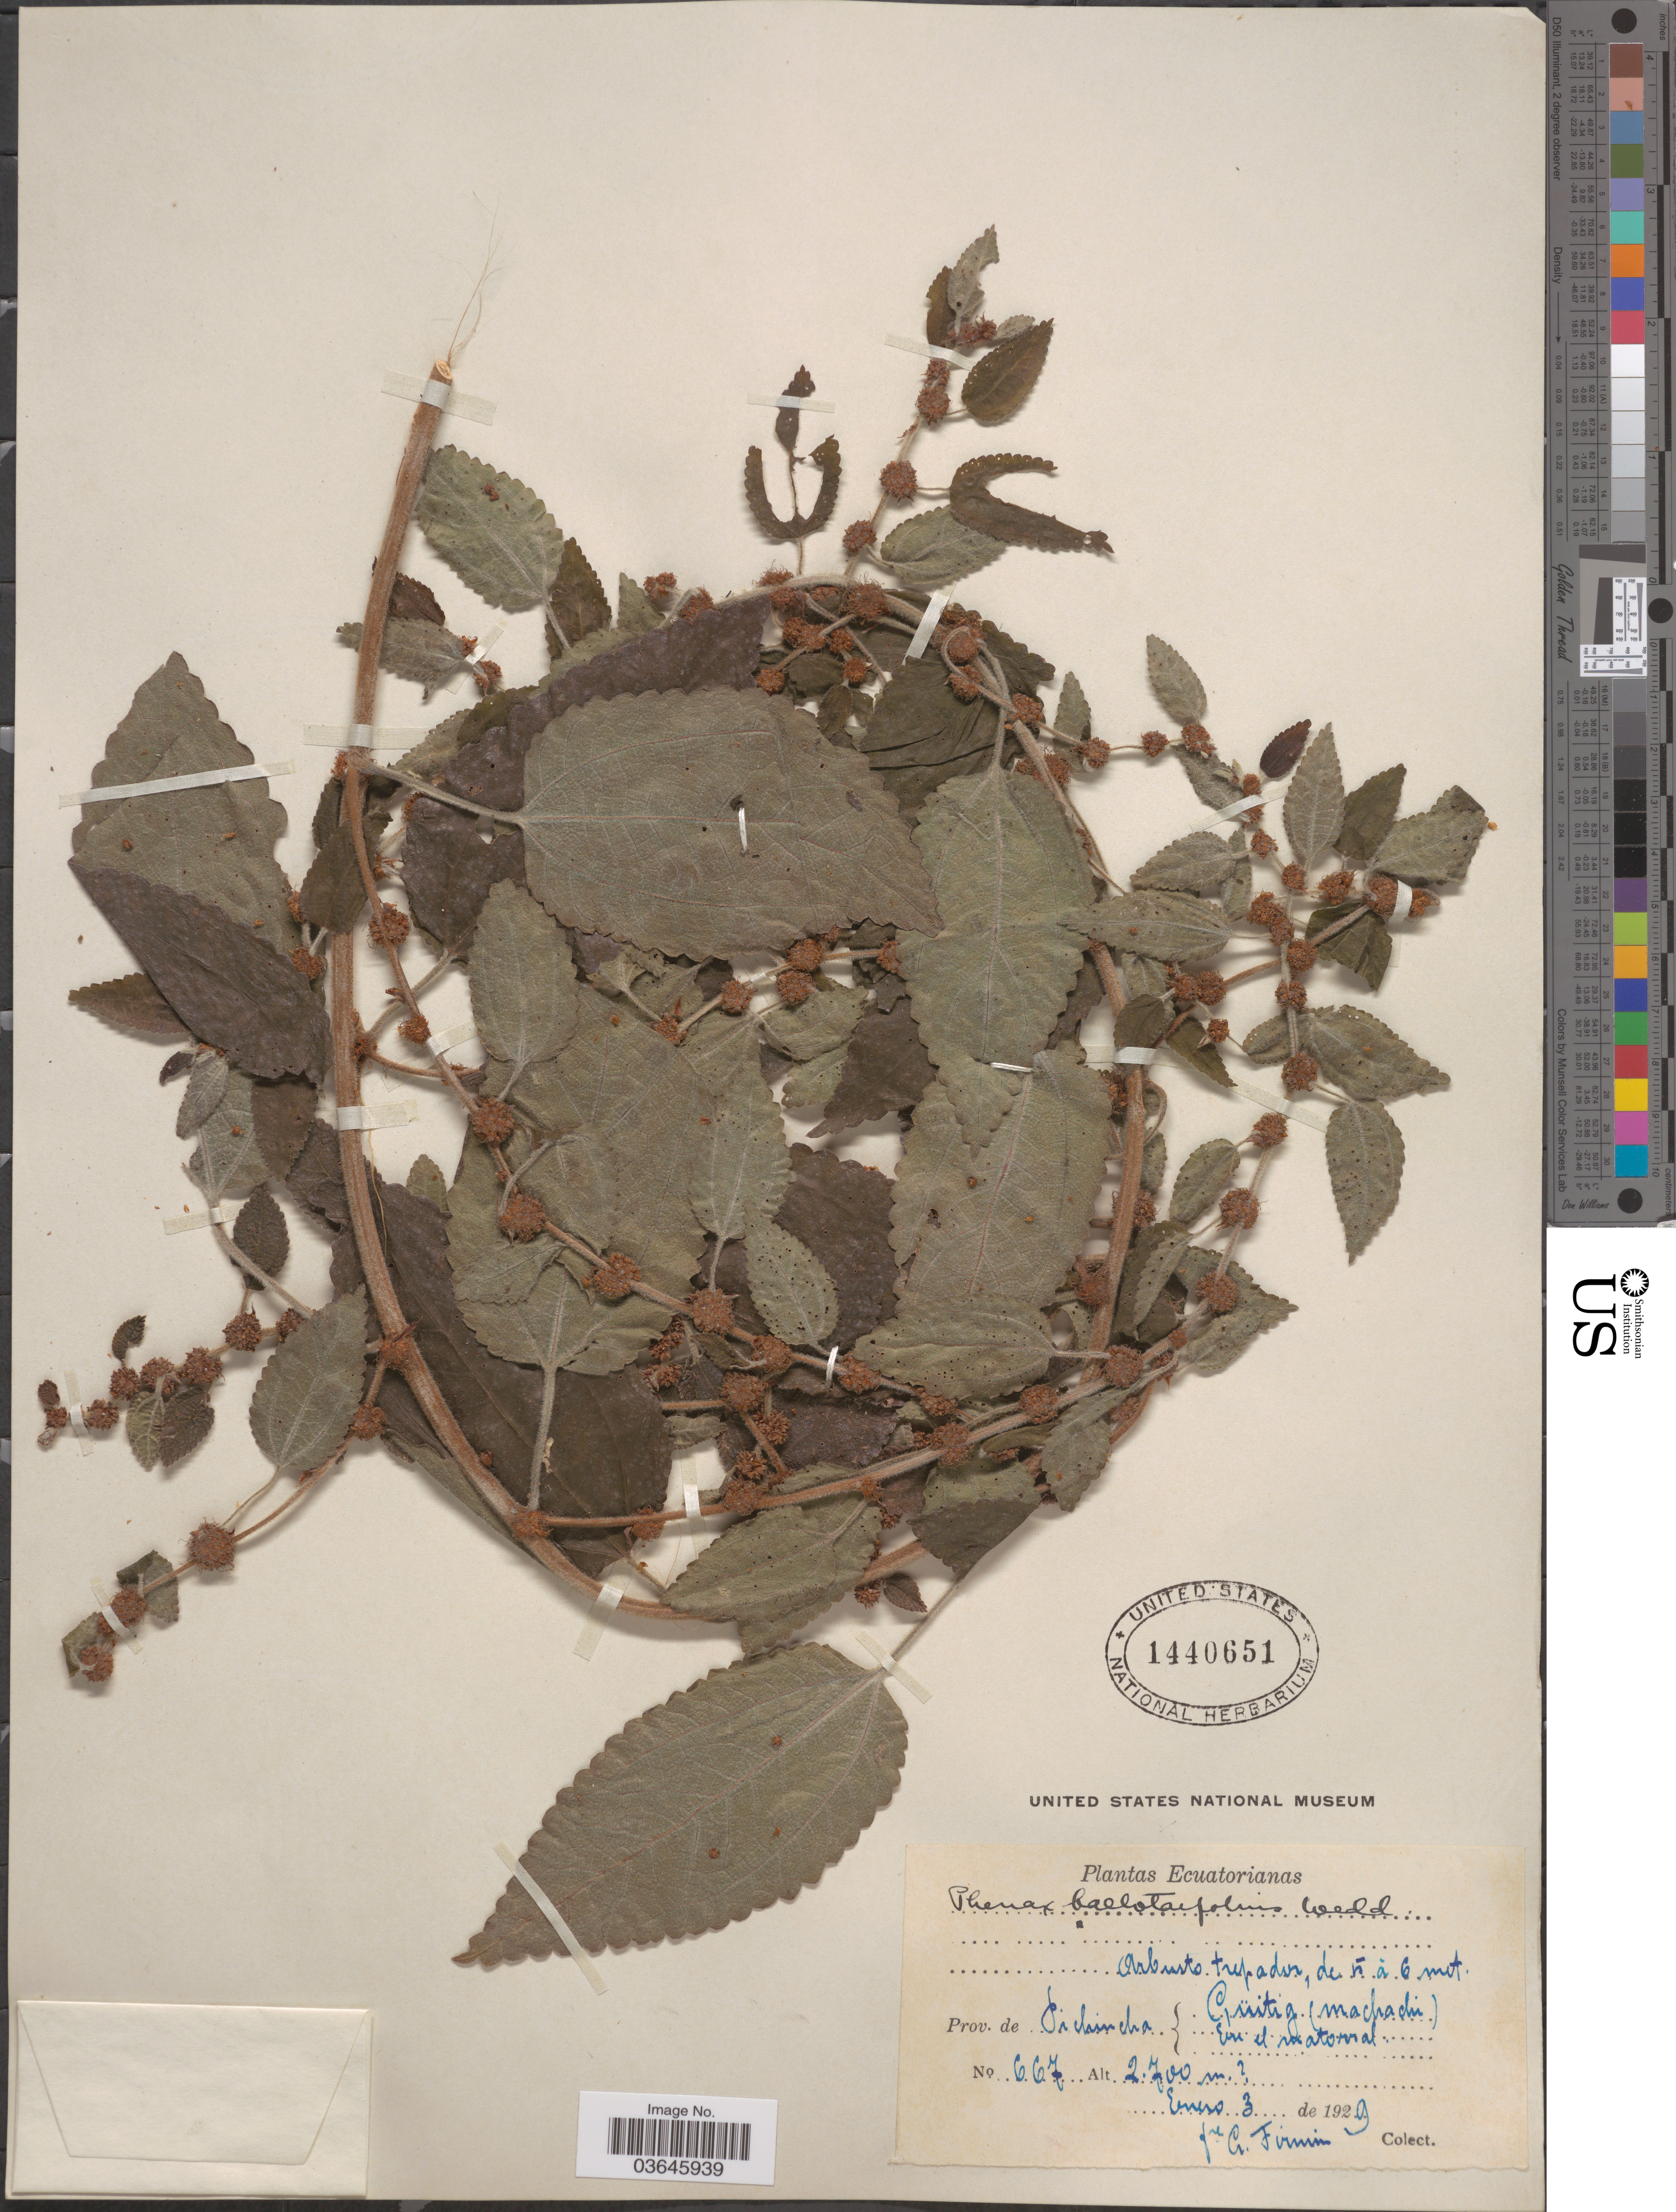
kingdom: Plantae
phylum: Tracheophyta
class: Magnoliopsida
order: Rosales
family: Urticaceae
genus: Phenax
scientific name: Phenax rugosus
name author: (Poir.) Wedd.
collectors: F. Firmin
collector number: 667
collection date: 1929-01-03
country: Ecuador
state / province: Pichincha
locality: Güitig (Machachi). En el matorral.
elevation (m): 2700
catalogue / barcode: US 1440651